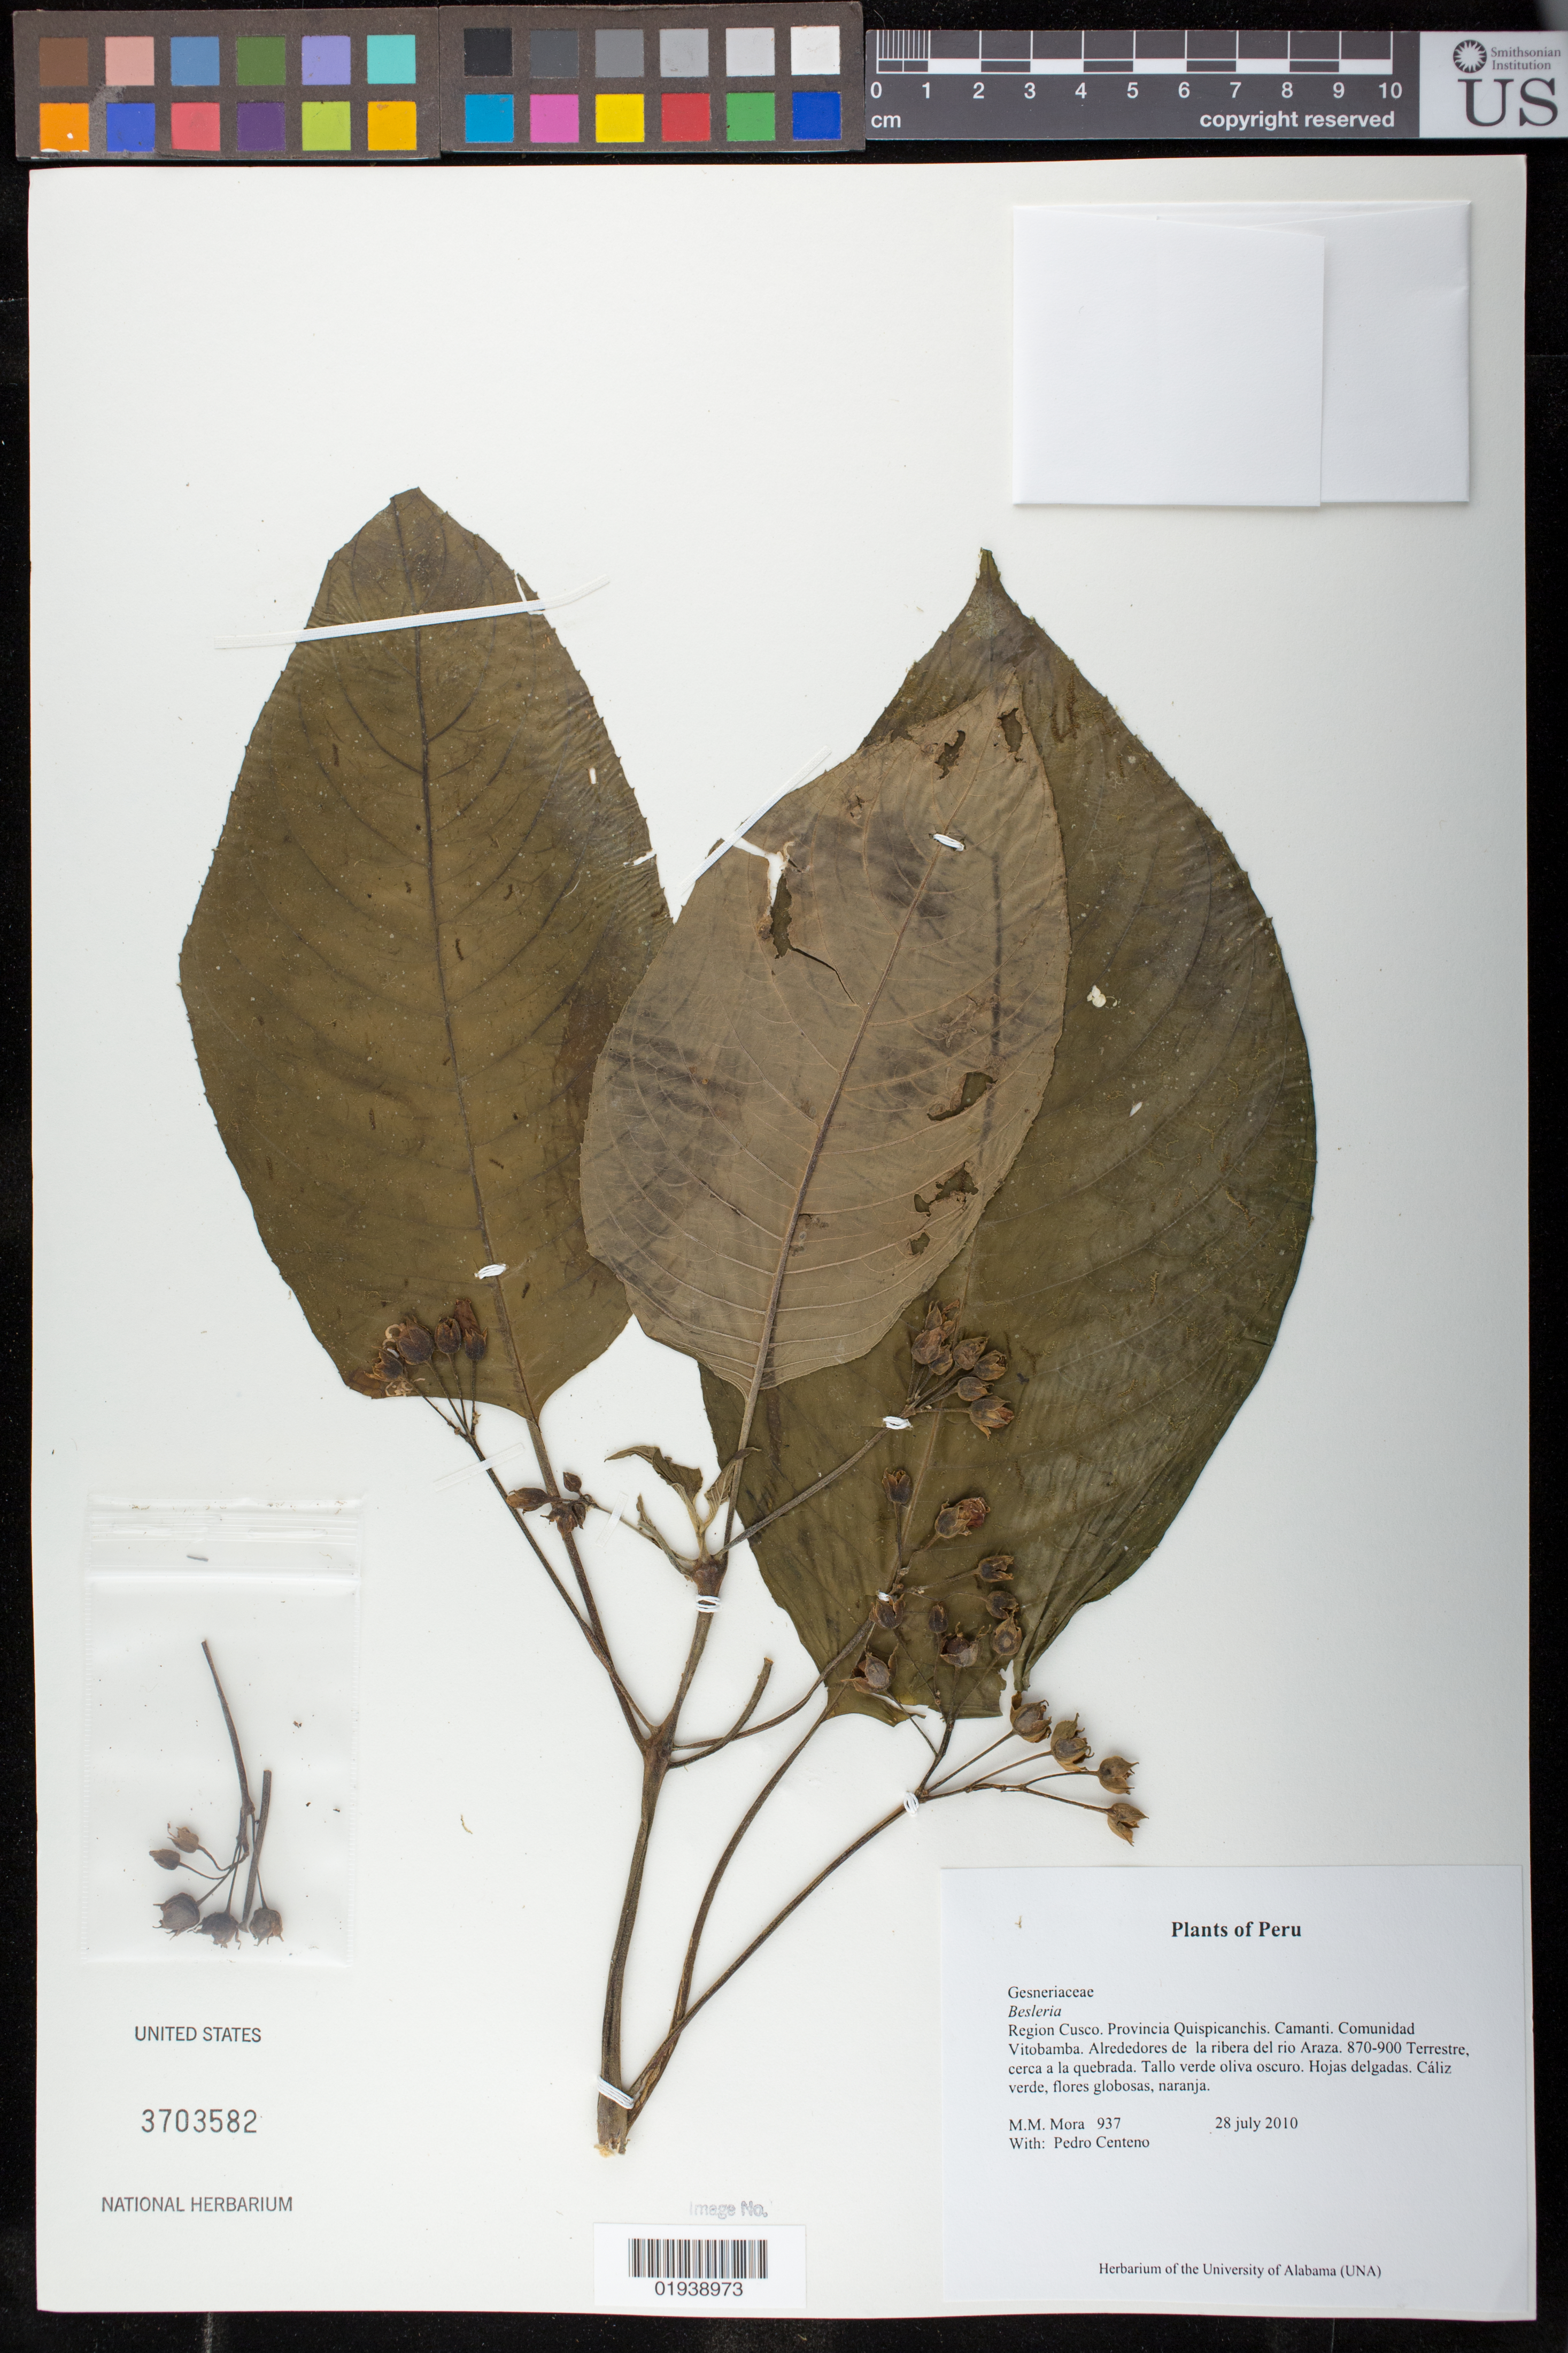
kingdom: Plantae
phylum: Tracheophyta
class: Magnoliopsida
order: Lamiales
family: Gesneriaceae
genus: Besleria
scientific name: Besleria sp.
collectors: M. M. Mora & P. Centeno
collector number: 937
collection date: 2010-07-28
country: Peru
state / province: Cusco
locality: Provinica Quispicanchis. Camanti. Comunidad Vitobamba. Alrededores de la ribera del rio Araza.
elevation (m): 870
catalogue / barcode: US 3703582